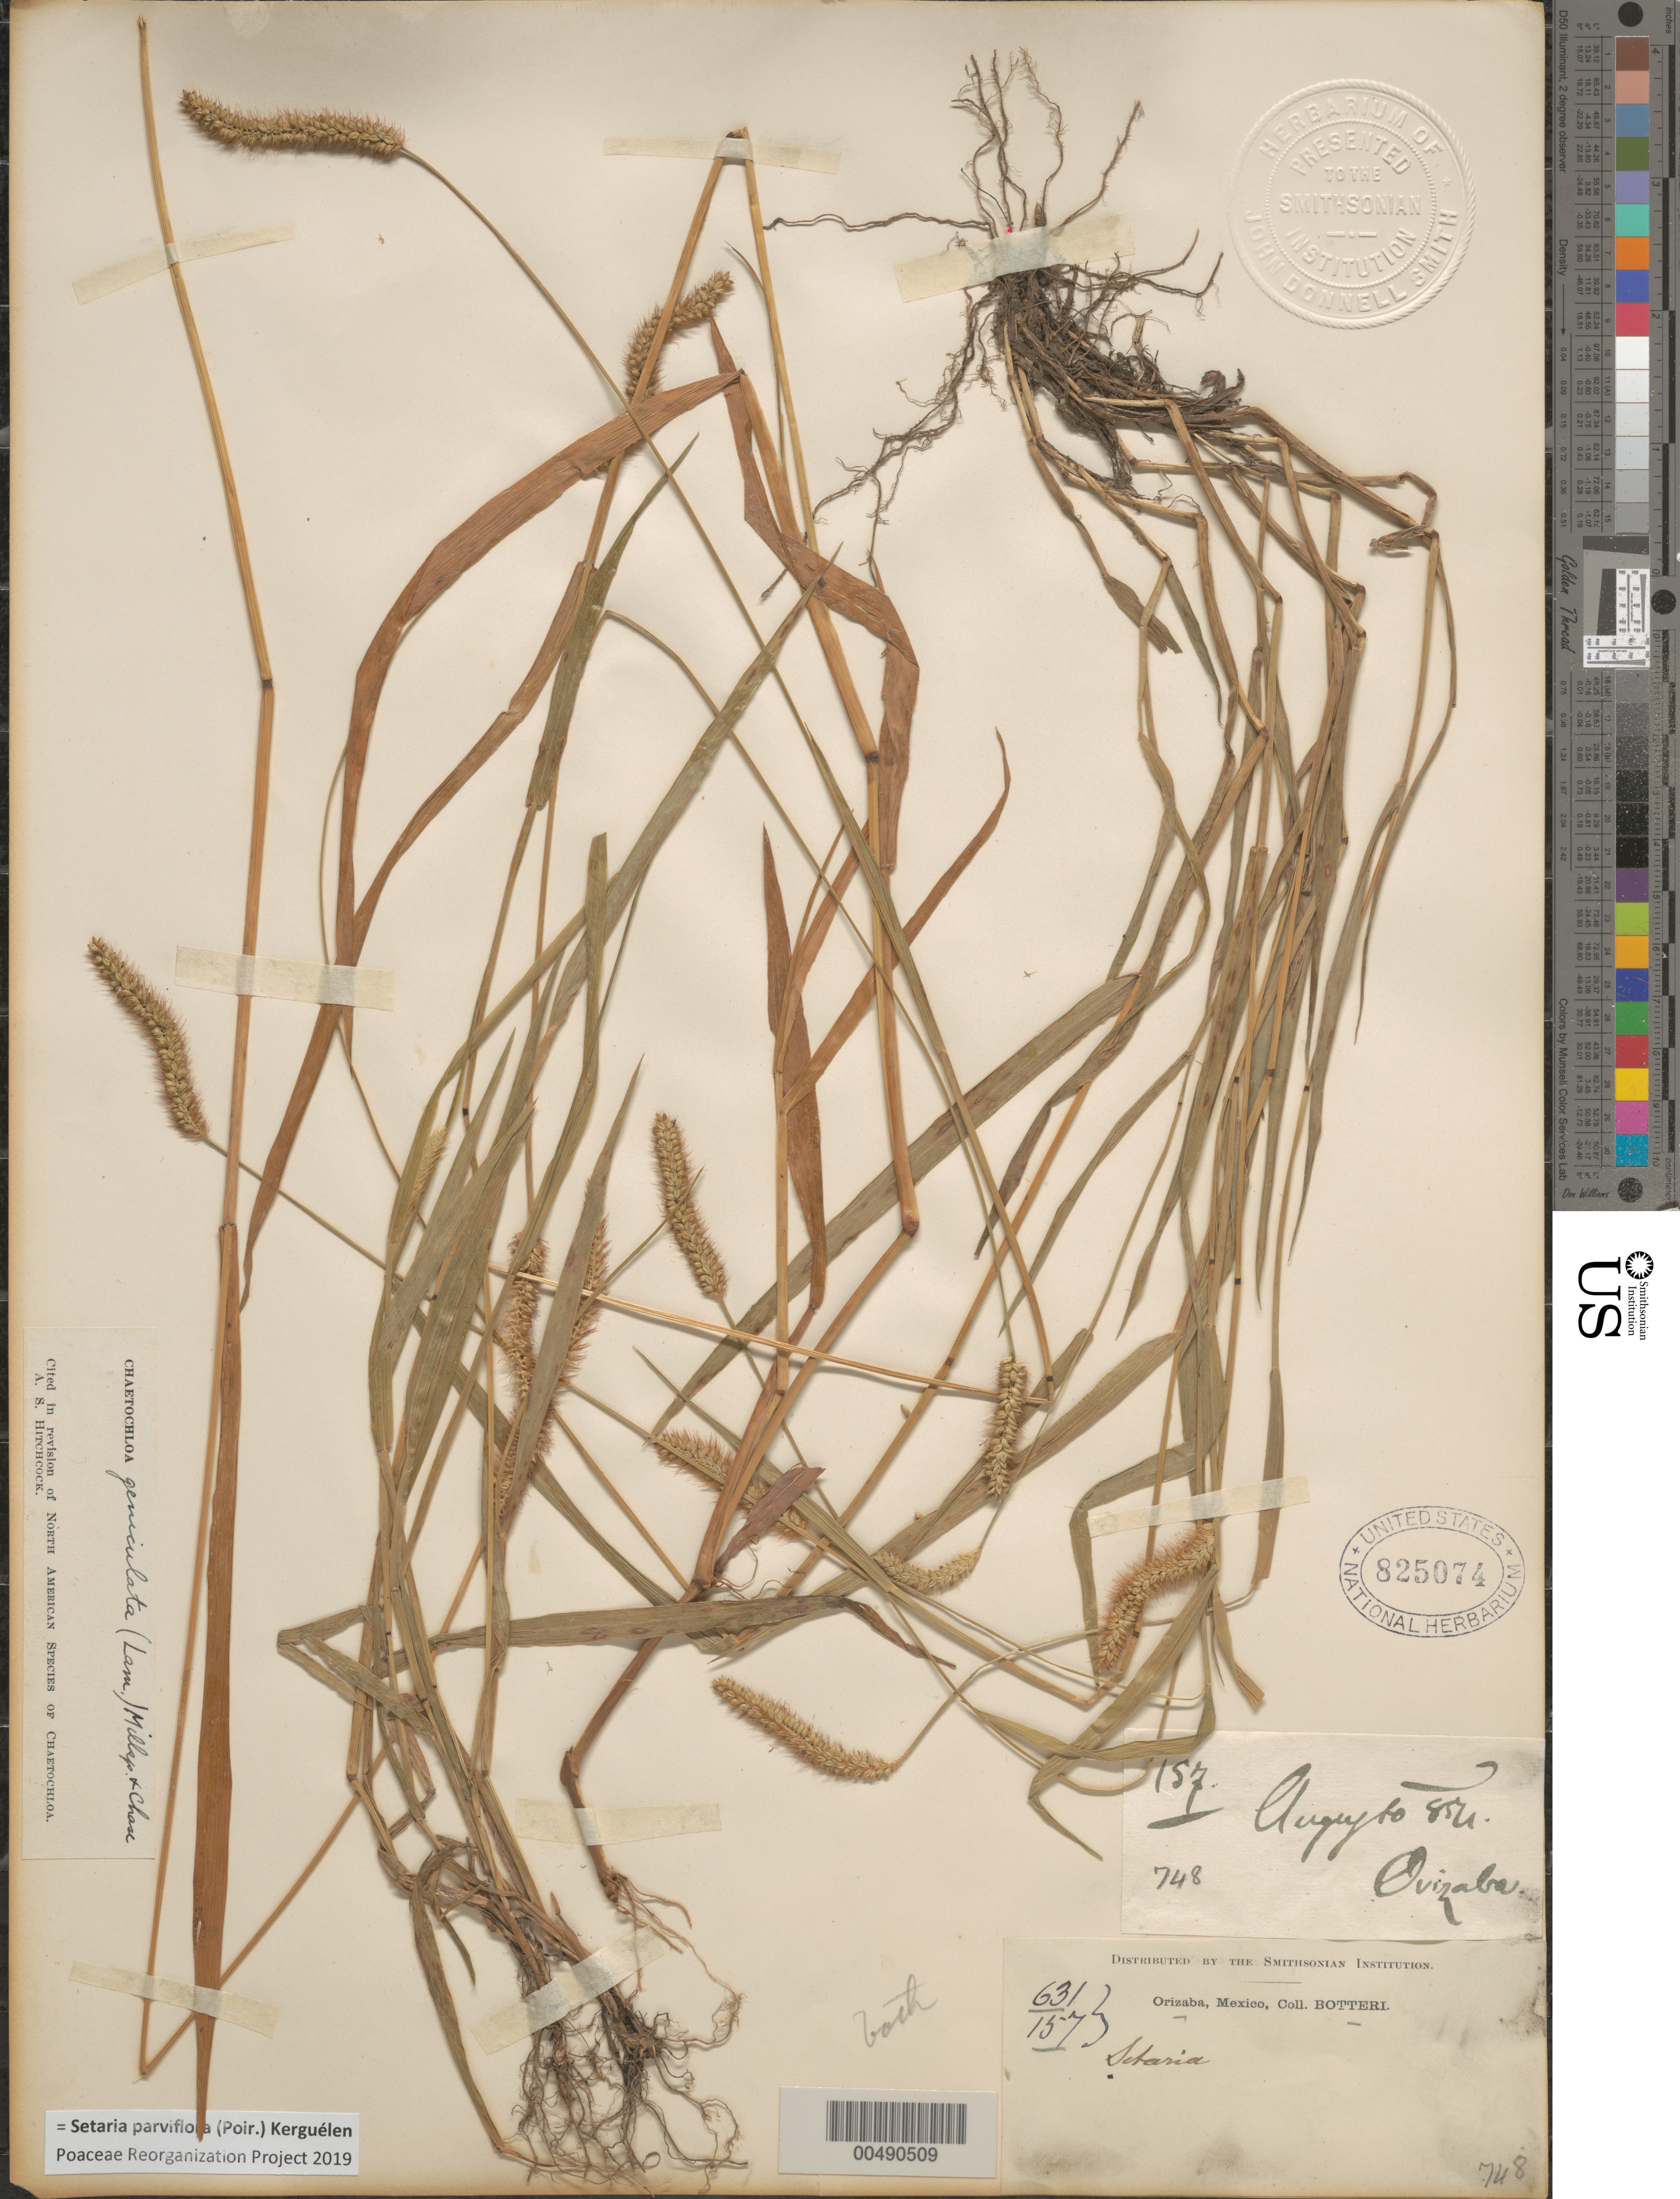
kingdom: Plantae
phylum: Tracheophyta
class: Liliopsida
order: Poales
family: Poaceae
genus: Setaria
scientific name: Setaria parviflora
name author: (Poir.) Kerguélen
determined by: Poaceae Reorganization Project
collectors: -. Botteri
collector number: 631/157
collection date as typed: Aug 1854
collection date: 1854-08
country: Mexico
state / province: Veracruz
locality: Orizaba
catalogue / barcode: US 825074